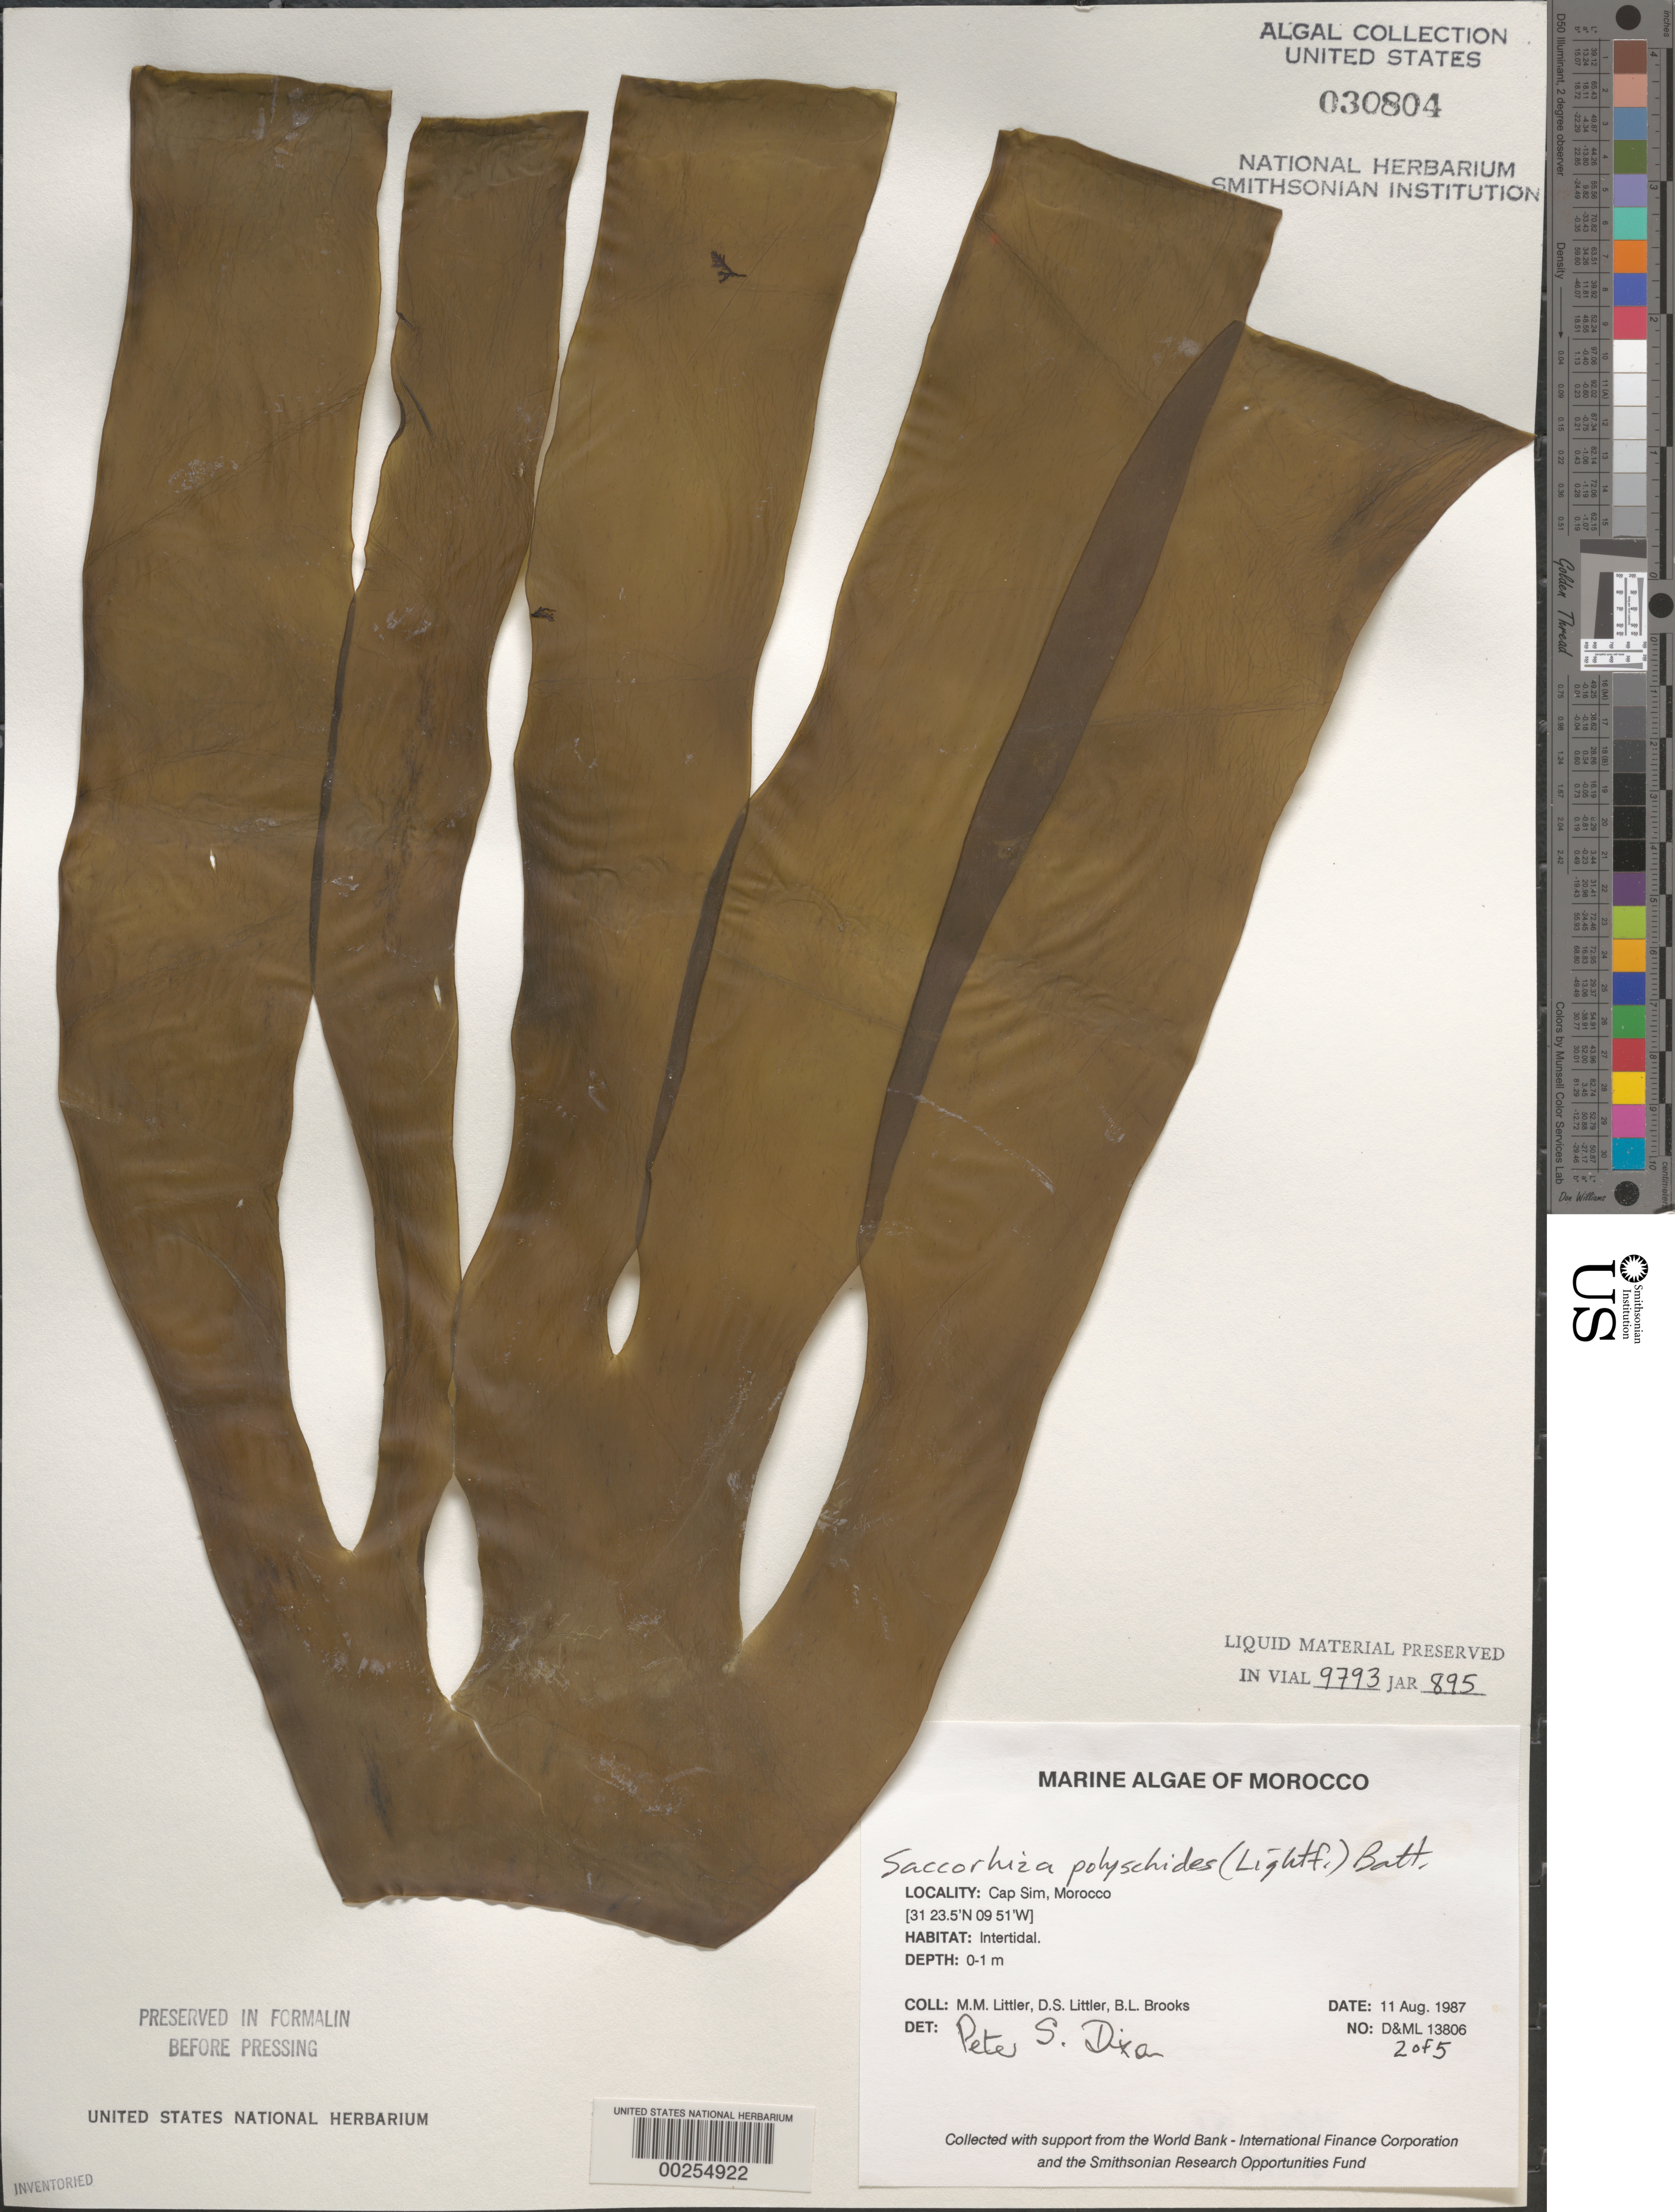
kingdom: Chromista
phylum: Foraminifera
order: Astrorhizida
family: Hyperamminidae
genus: Saccorhiza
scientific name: Saccorhiza polyschides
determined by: Dixon, P. S.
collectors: M. M. Littler, D. S. Littler & B. Brooks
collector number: D&ML 13806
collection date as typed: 11 Aug 1987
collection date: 1987-08-11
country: Morocco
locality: Cap Sim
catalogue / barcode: US 30804